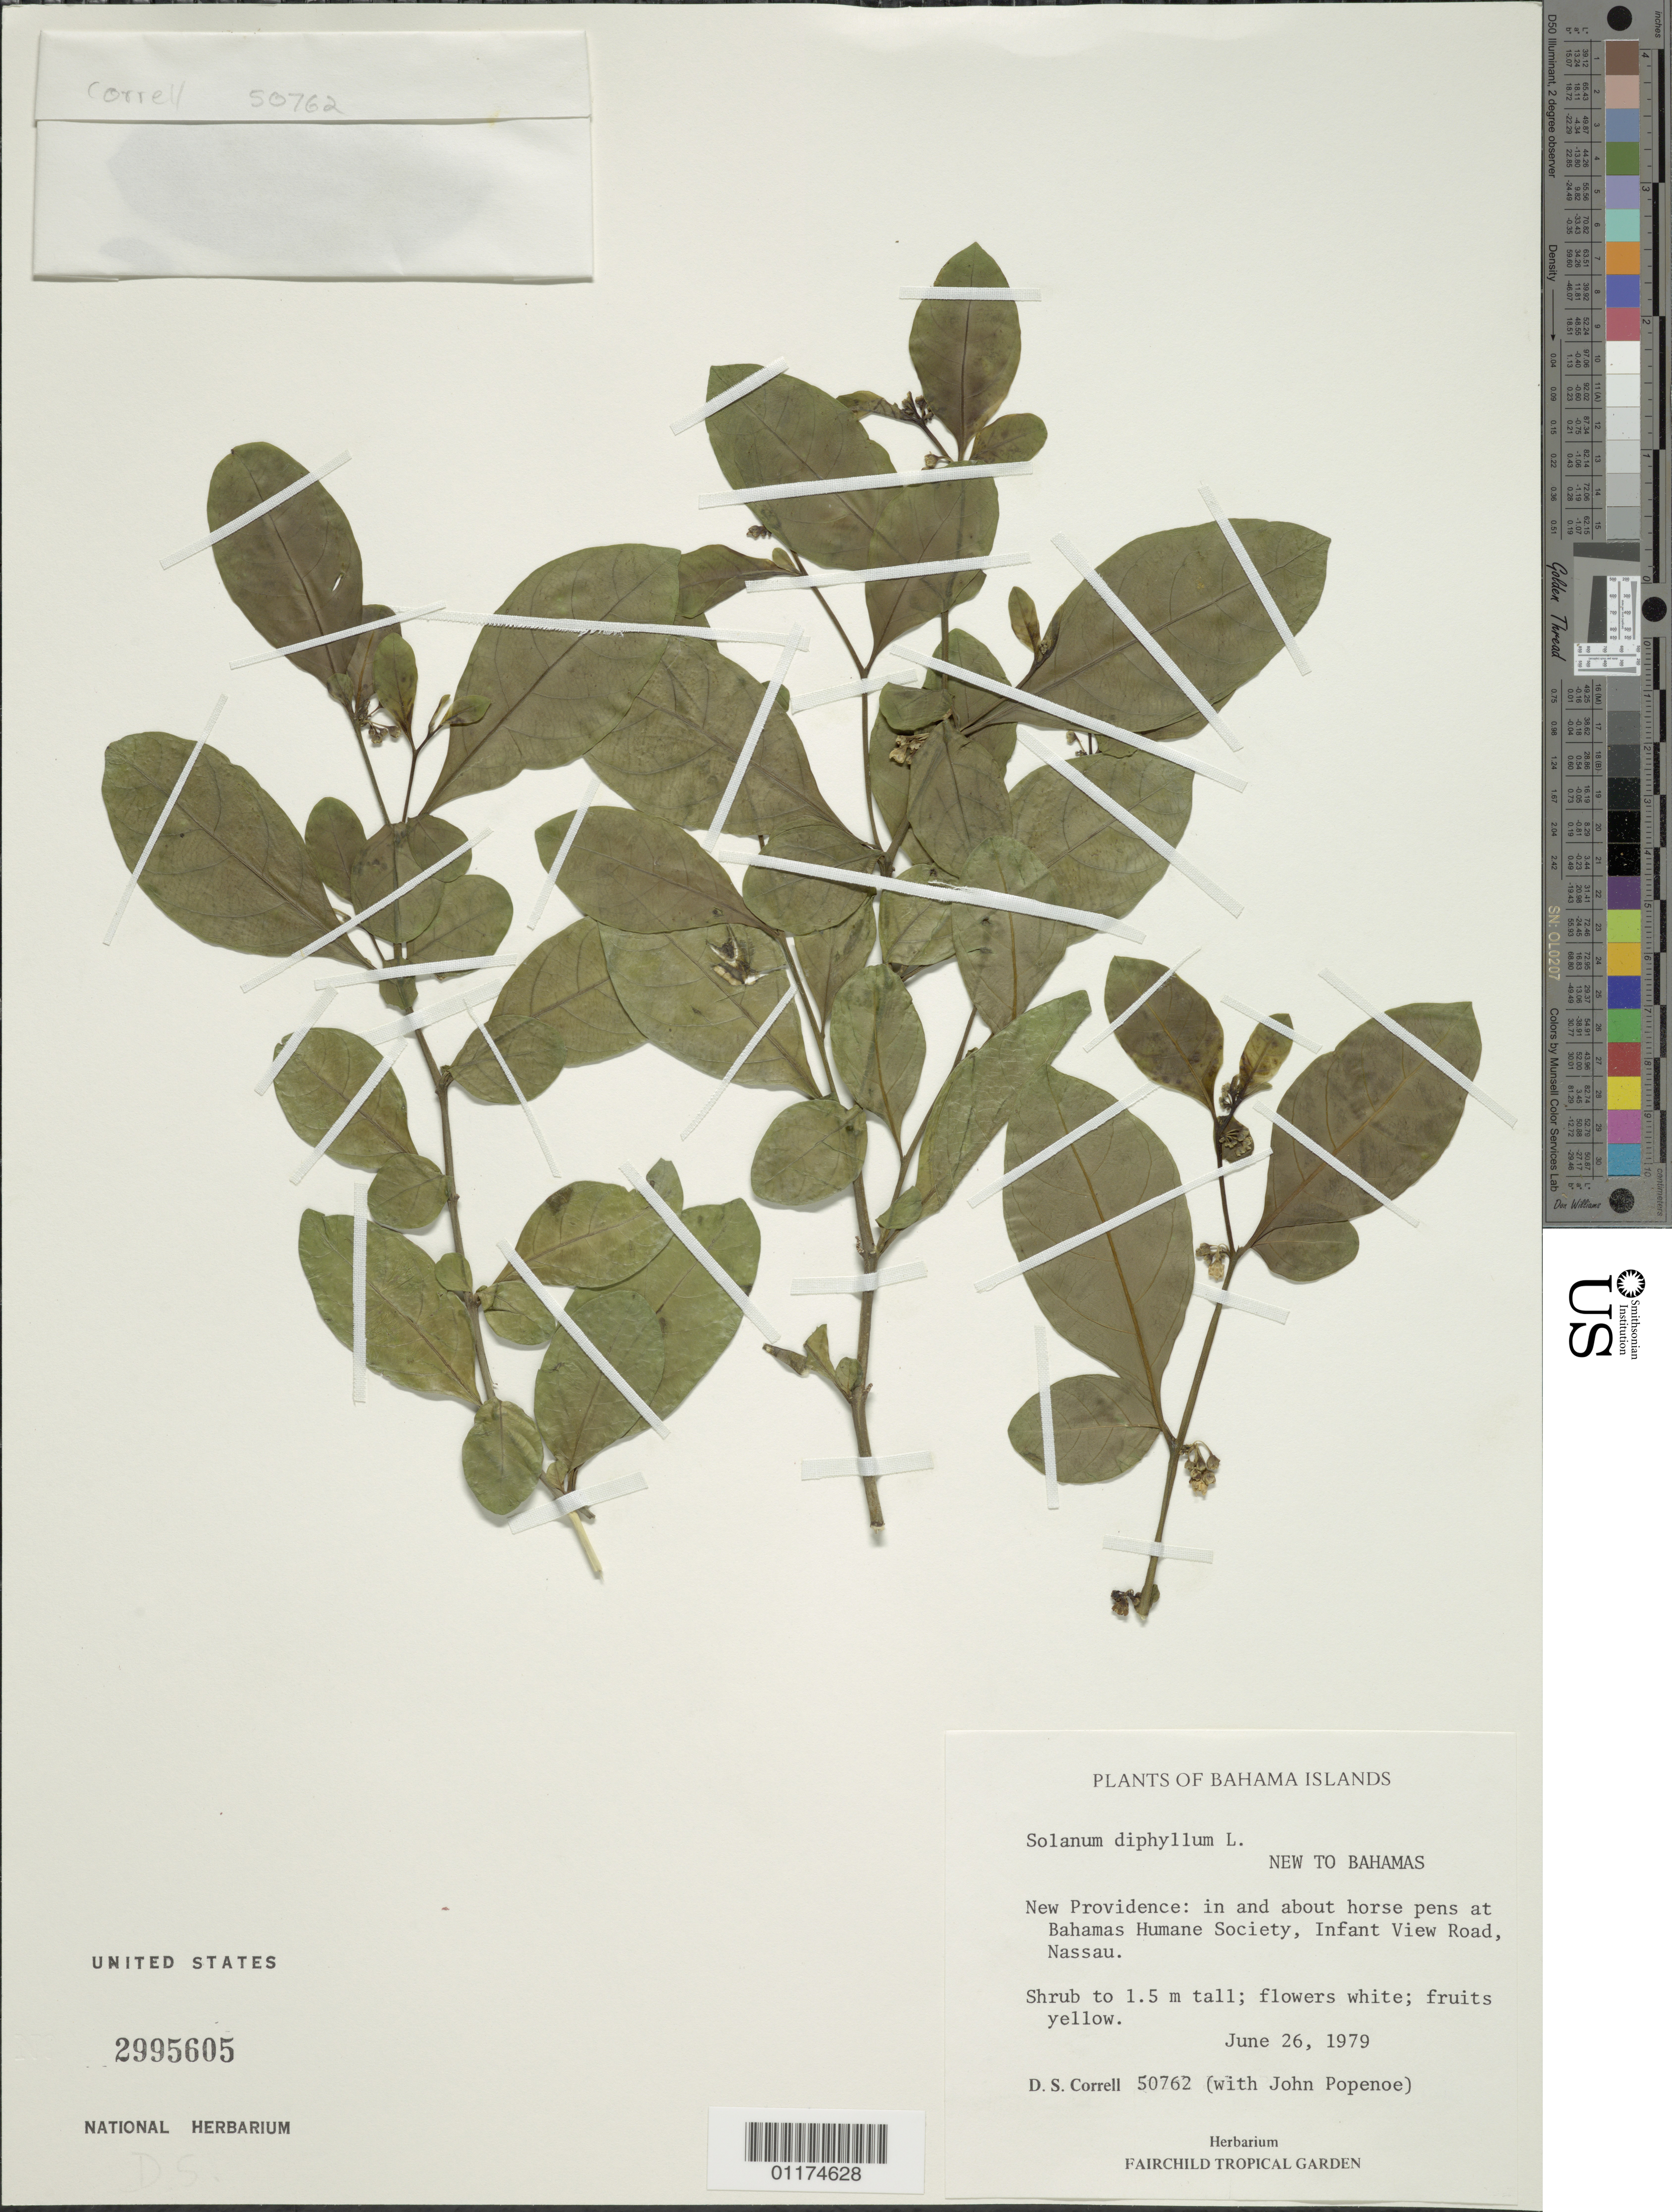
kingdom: Plantae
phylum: Tracheophyta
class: Magnoliopsida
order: Solanales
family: Solanaceae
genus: Solanum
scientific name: Solanum diphyllum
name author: L.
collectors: D. S. Correll & J. Popenoe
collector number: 50762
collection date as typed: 26 Jun 1979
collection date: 1979-06-26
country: Bahamas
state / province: New Providence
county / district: Nassau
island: New Providence I.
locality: in and about horse pens at Bahamas Humane Society, Infant View Road, Nassau.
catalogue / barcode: US 2995605